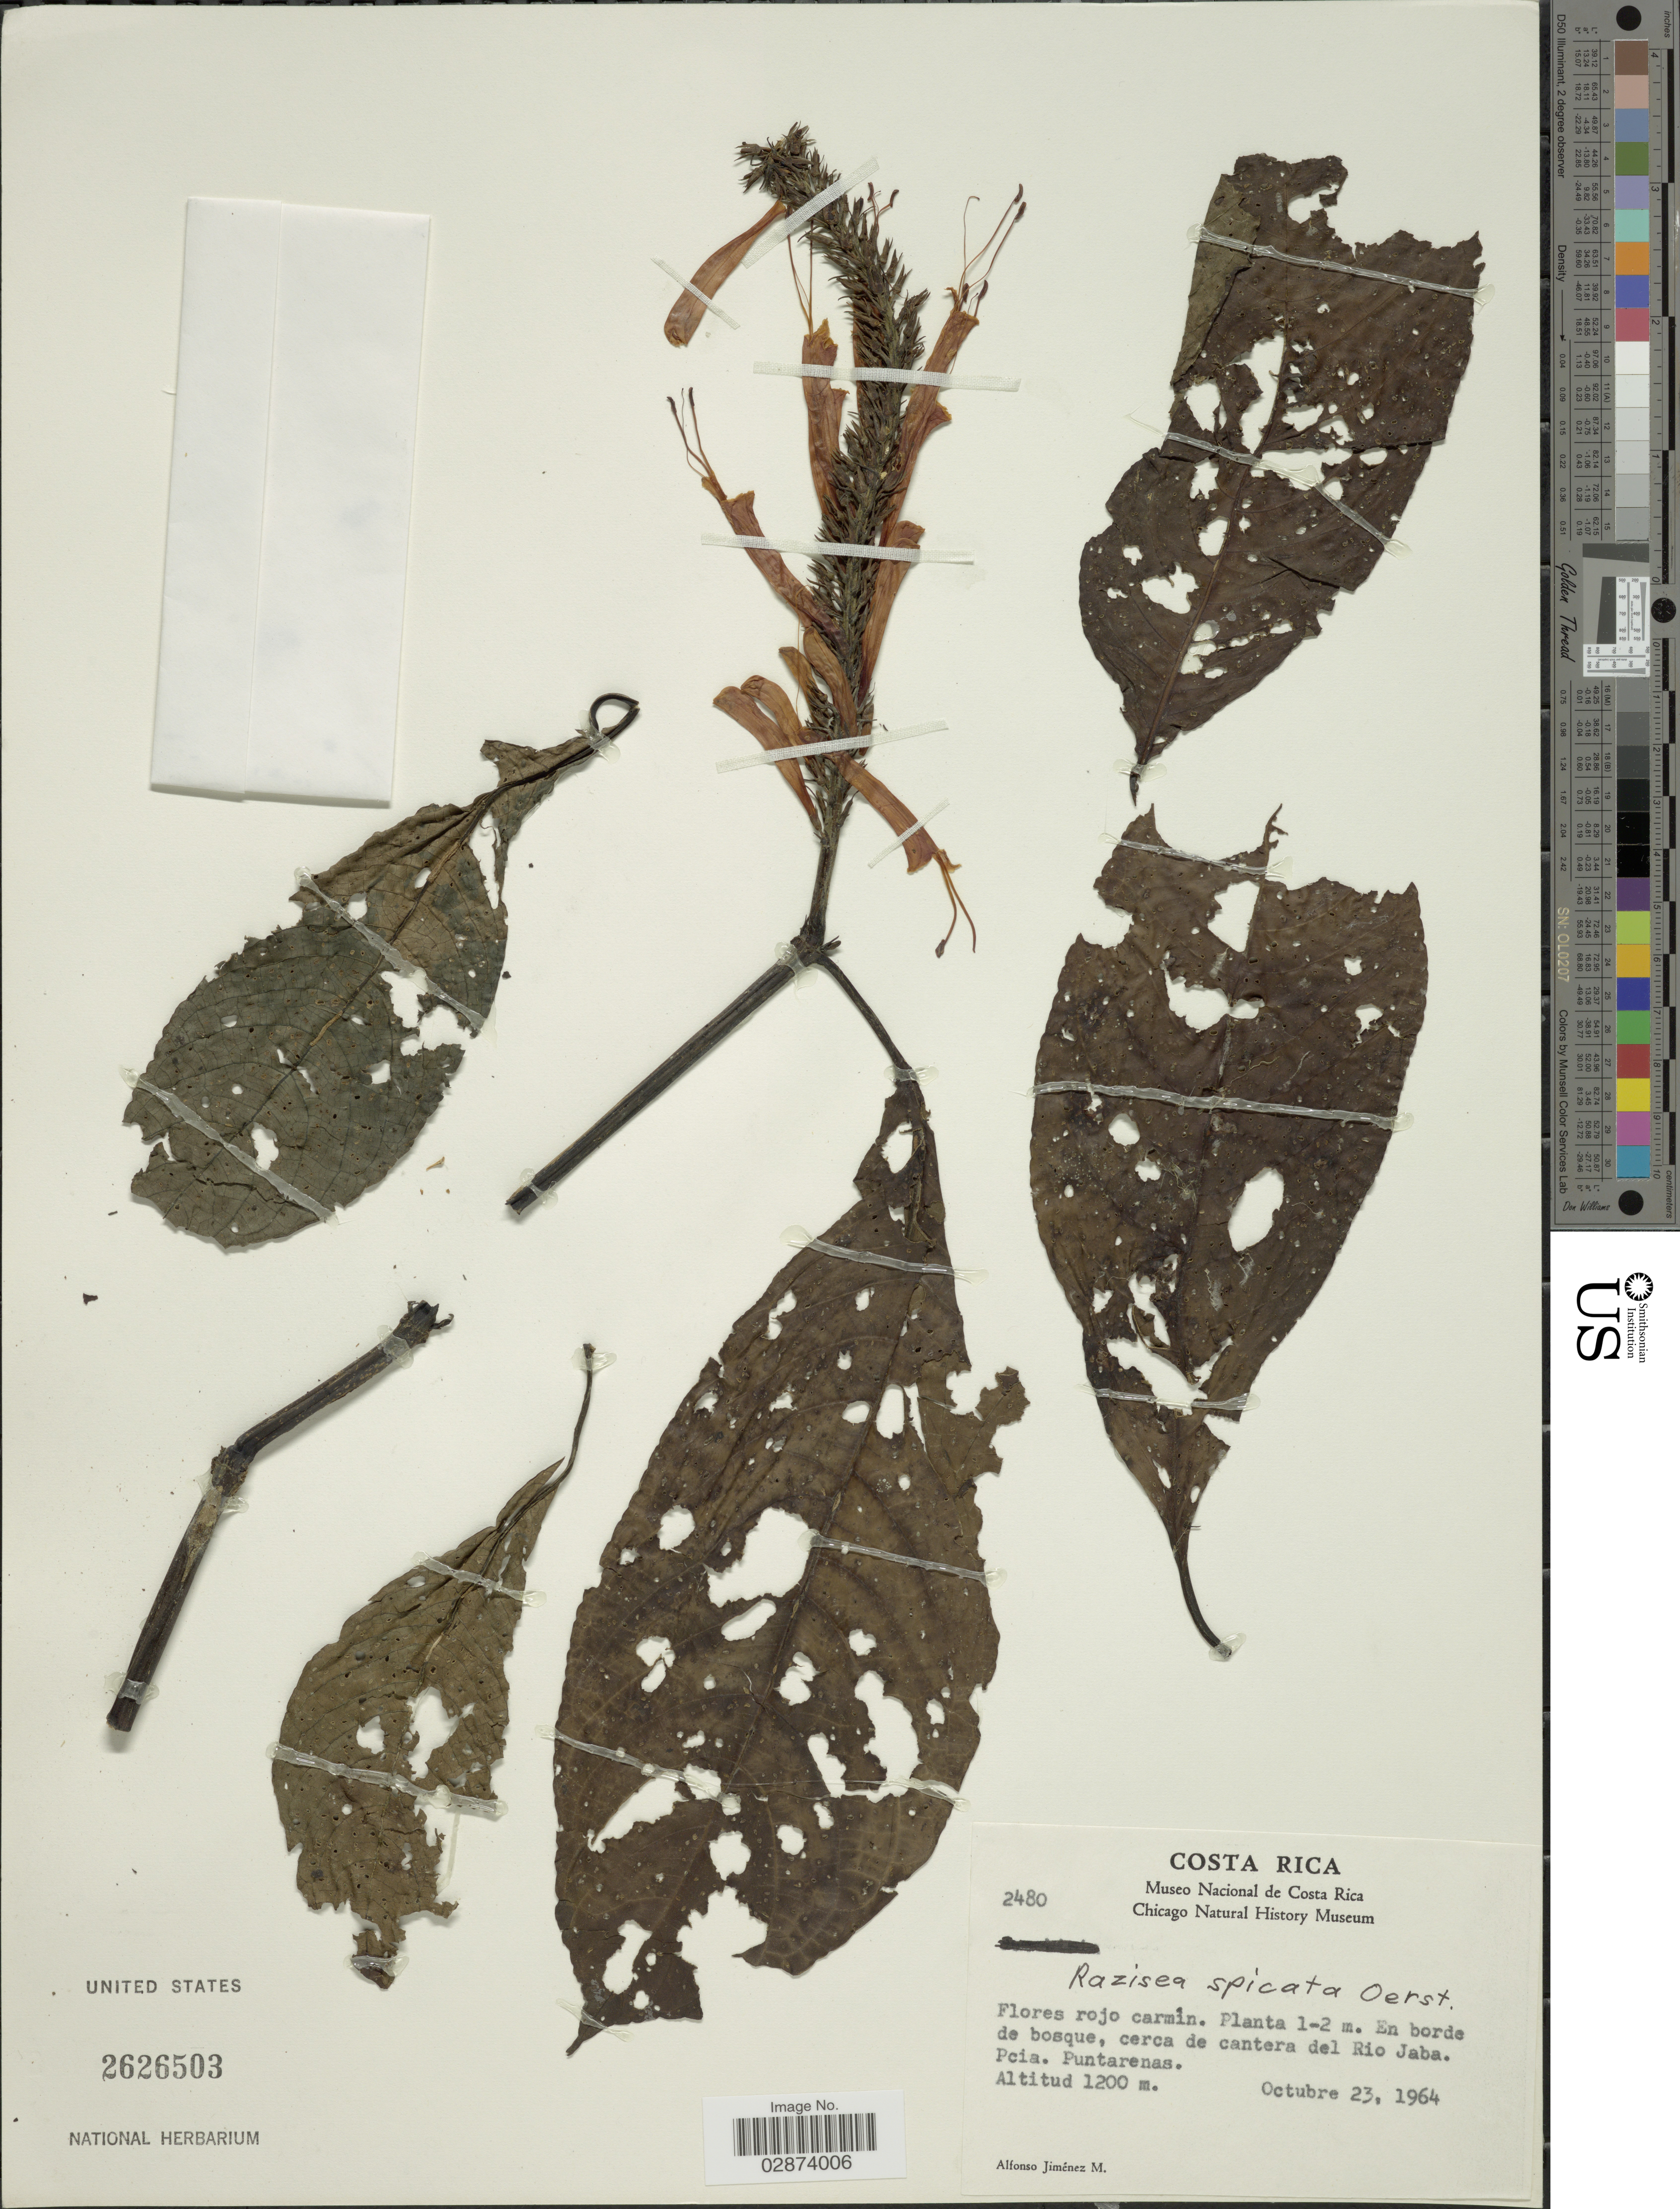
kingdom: Plantae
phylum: Tracheophyta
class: Magnoliopsida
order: Lamiales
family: Acanthaceae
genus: Razisea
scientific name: Razisea spicata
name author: Oerst.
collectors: A. Jimenez M.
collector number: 2480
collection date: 1964-10-23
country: Costa Rica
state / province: Puntarenas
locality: En borde de bosque, cerca de cantera del Rio Jaba. Pcia. Puntarenas.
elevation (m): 1200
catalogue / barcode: US 2626503